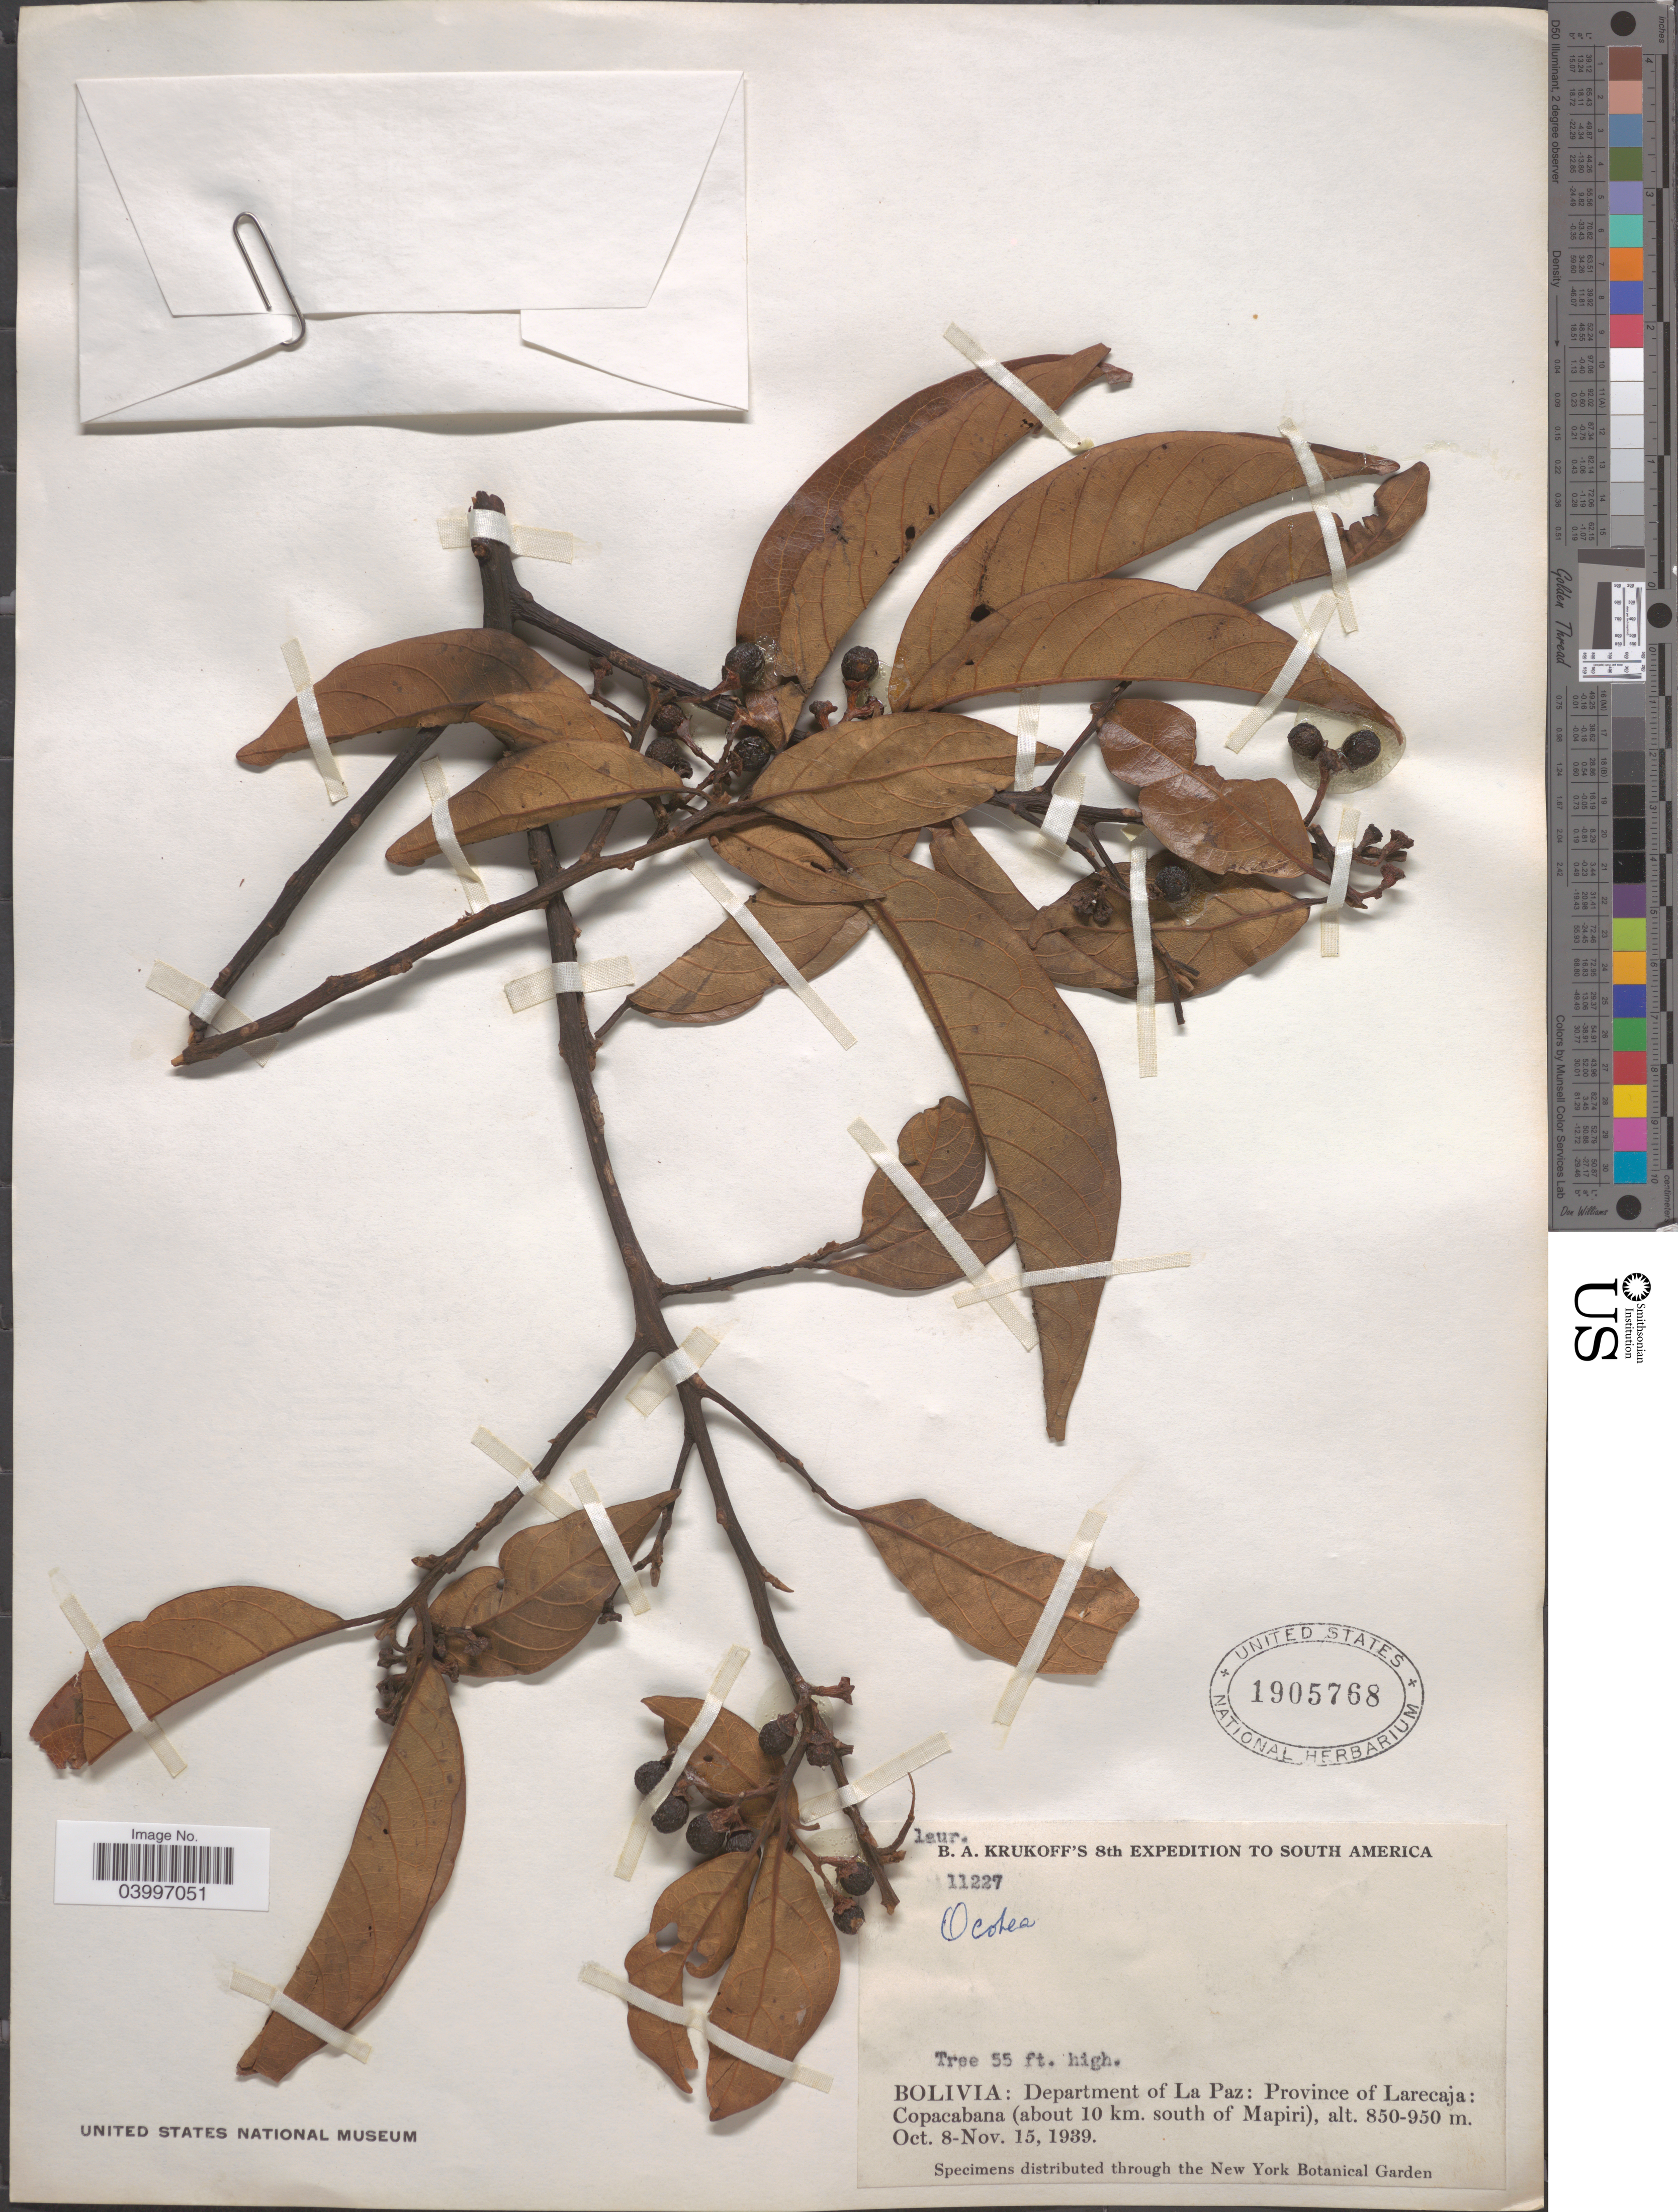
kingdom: Plantae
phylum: Tracheophyta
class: Magnoliopsida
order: Laurales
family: Lauraceae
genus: Ocotea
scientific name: Ocotea sp.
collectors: B. A. Krukoff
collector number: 11227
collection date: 1939-10-08/1939-11-15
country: Bolivia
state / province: La Paz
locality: Department of La Paz. Province of Larecaja: Copacabana (about 10 km. south of Mapiri).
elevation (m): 850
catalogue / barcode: US 1905768